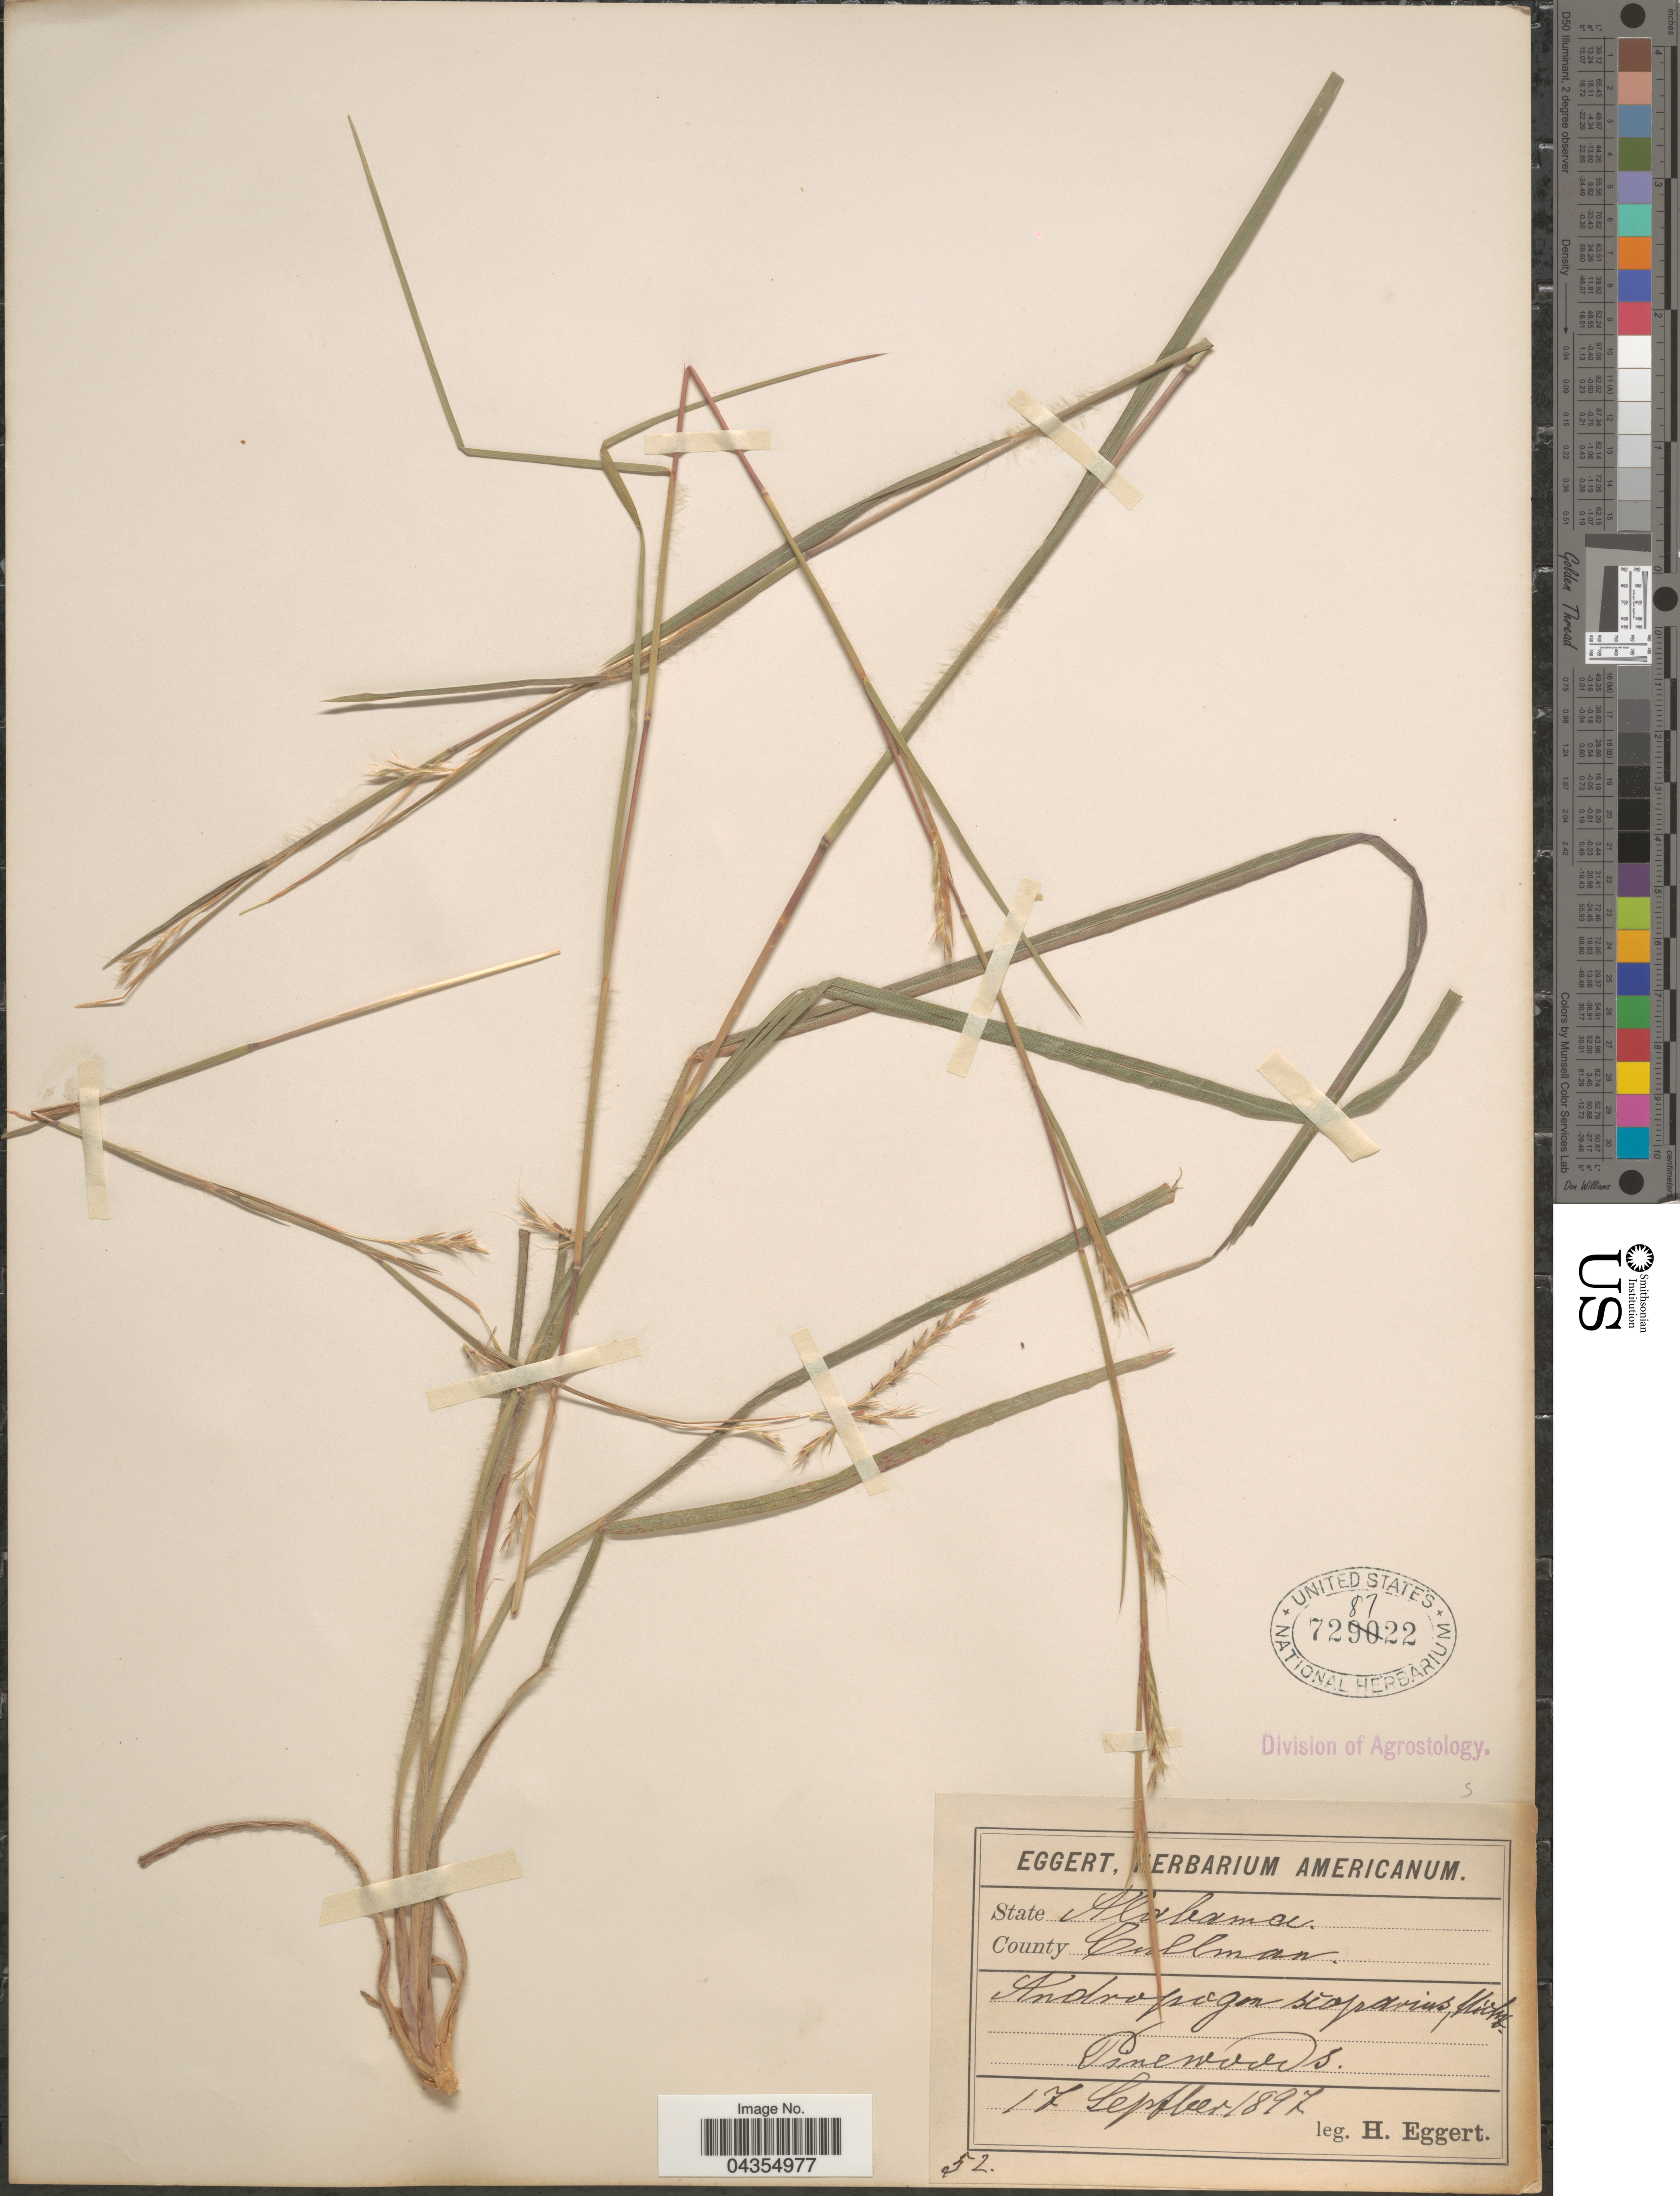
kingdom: Plantae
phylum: Tracheophyta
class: Liliopsida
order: Poales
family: Poaceae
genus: Schizachyrium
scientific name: Schizachyrium sanguineum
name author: (Retz.) Alston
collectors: H. Eggert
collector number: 52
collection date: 1897-09-17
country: United States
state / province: Alabama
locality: County Cullman.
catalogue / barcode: US 728722